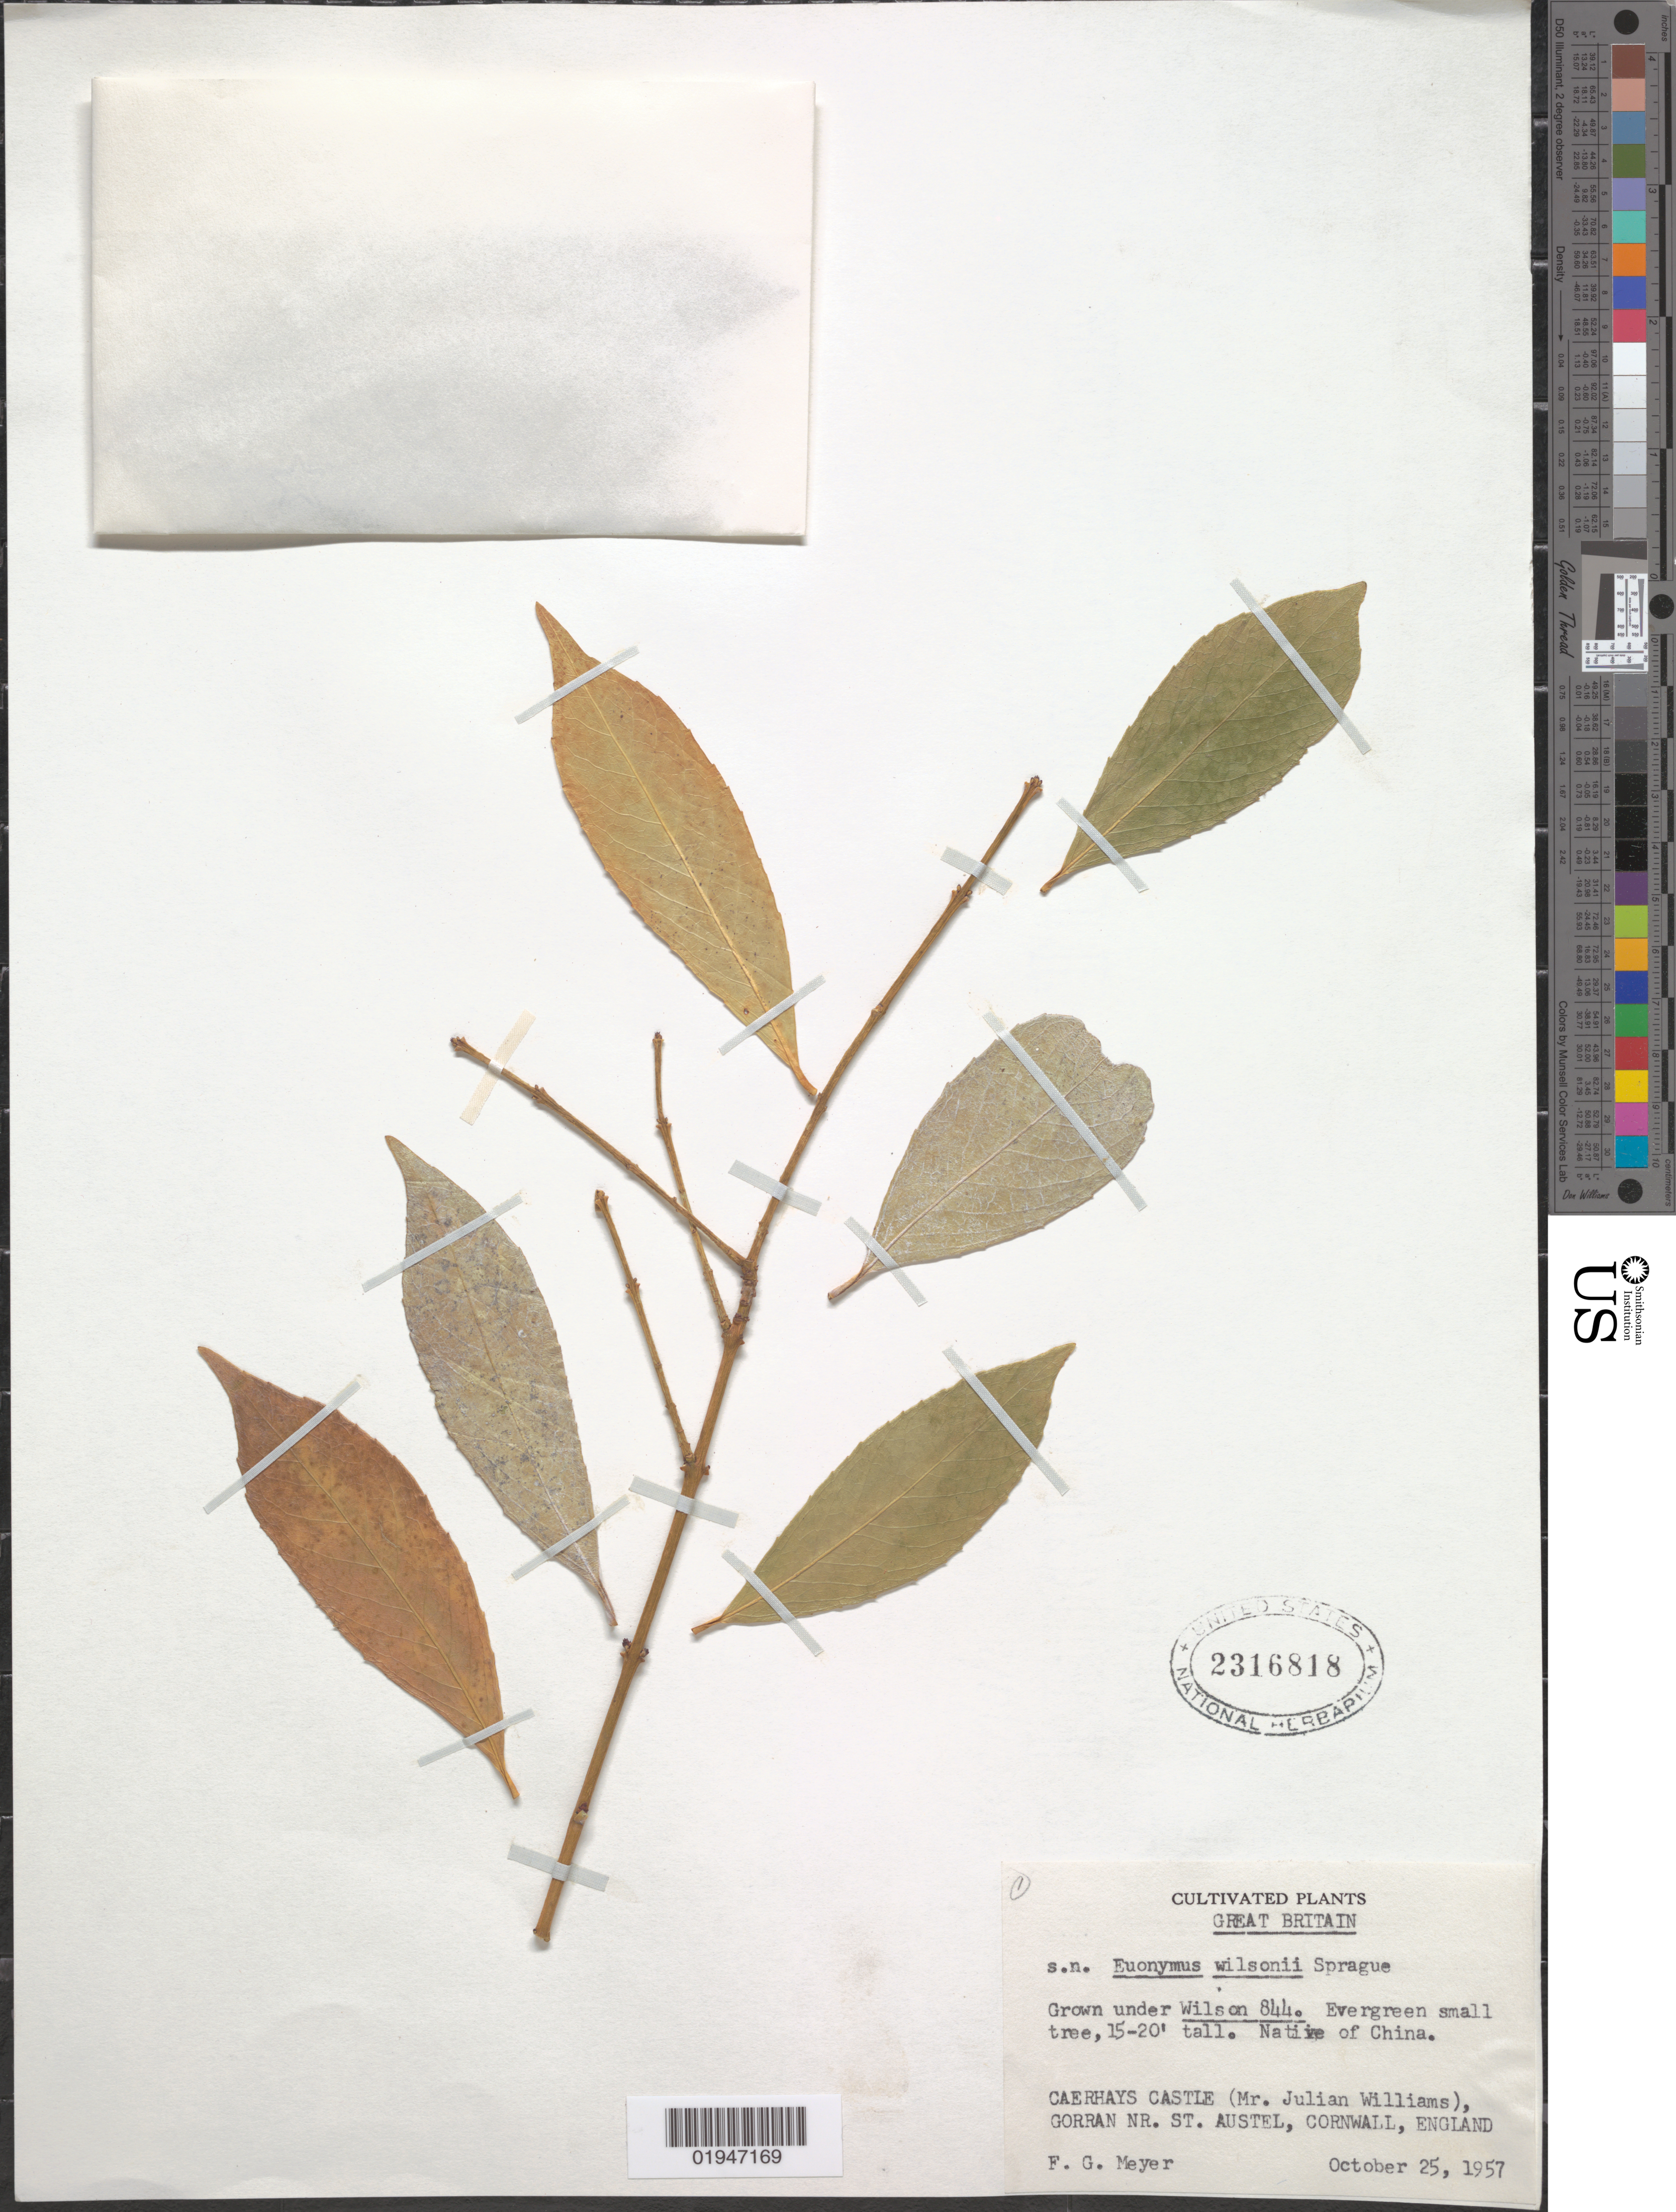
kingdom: Plantae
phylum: Tracheophyta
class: Magnoliopsida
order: Celastrales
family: Celastraceae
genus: Euonymus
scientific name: Euonymus wilsonii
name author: Sprague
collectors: F. G. Meyer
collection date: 1957-10-25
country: United Kingdom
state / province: England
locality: Cornwall, Caerhays Castle (Mr. Julian Williams), Gorran nr. St. Austel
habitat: Cultivated. Grown under Wilson 844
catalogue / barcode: US 2316818